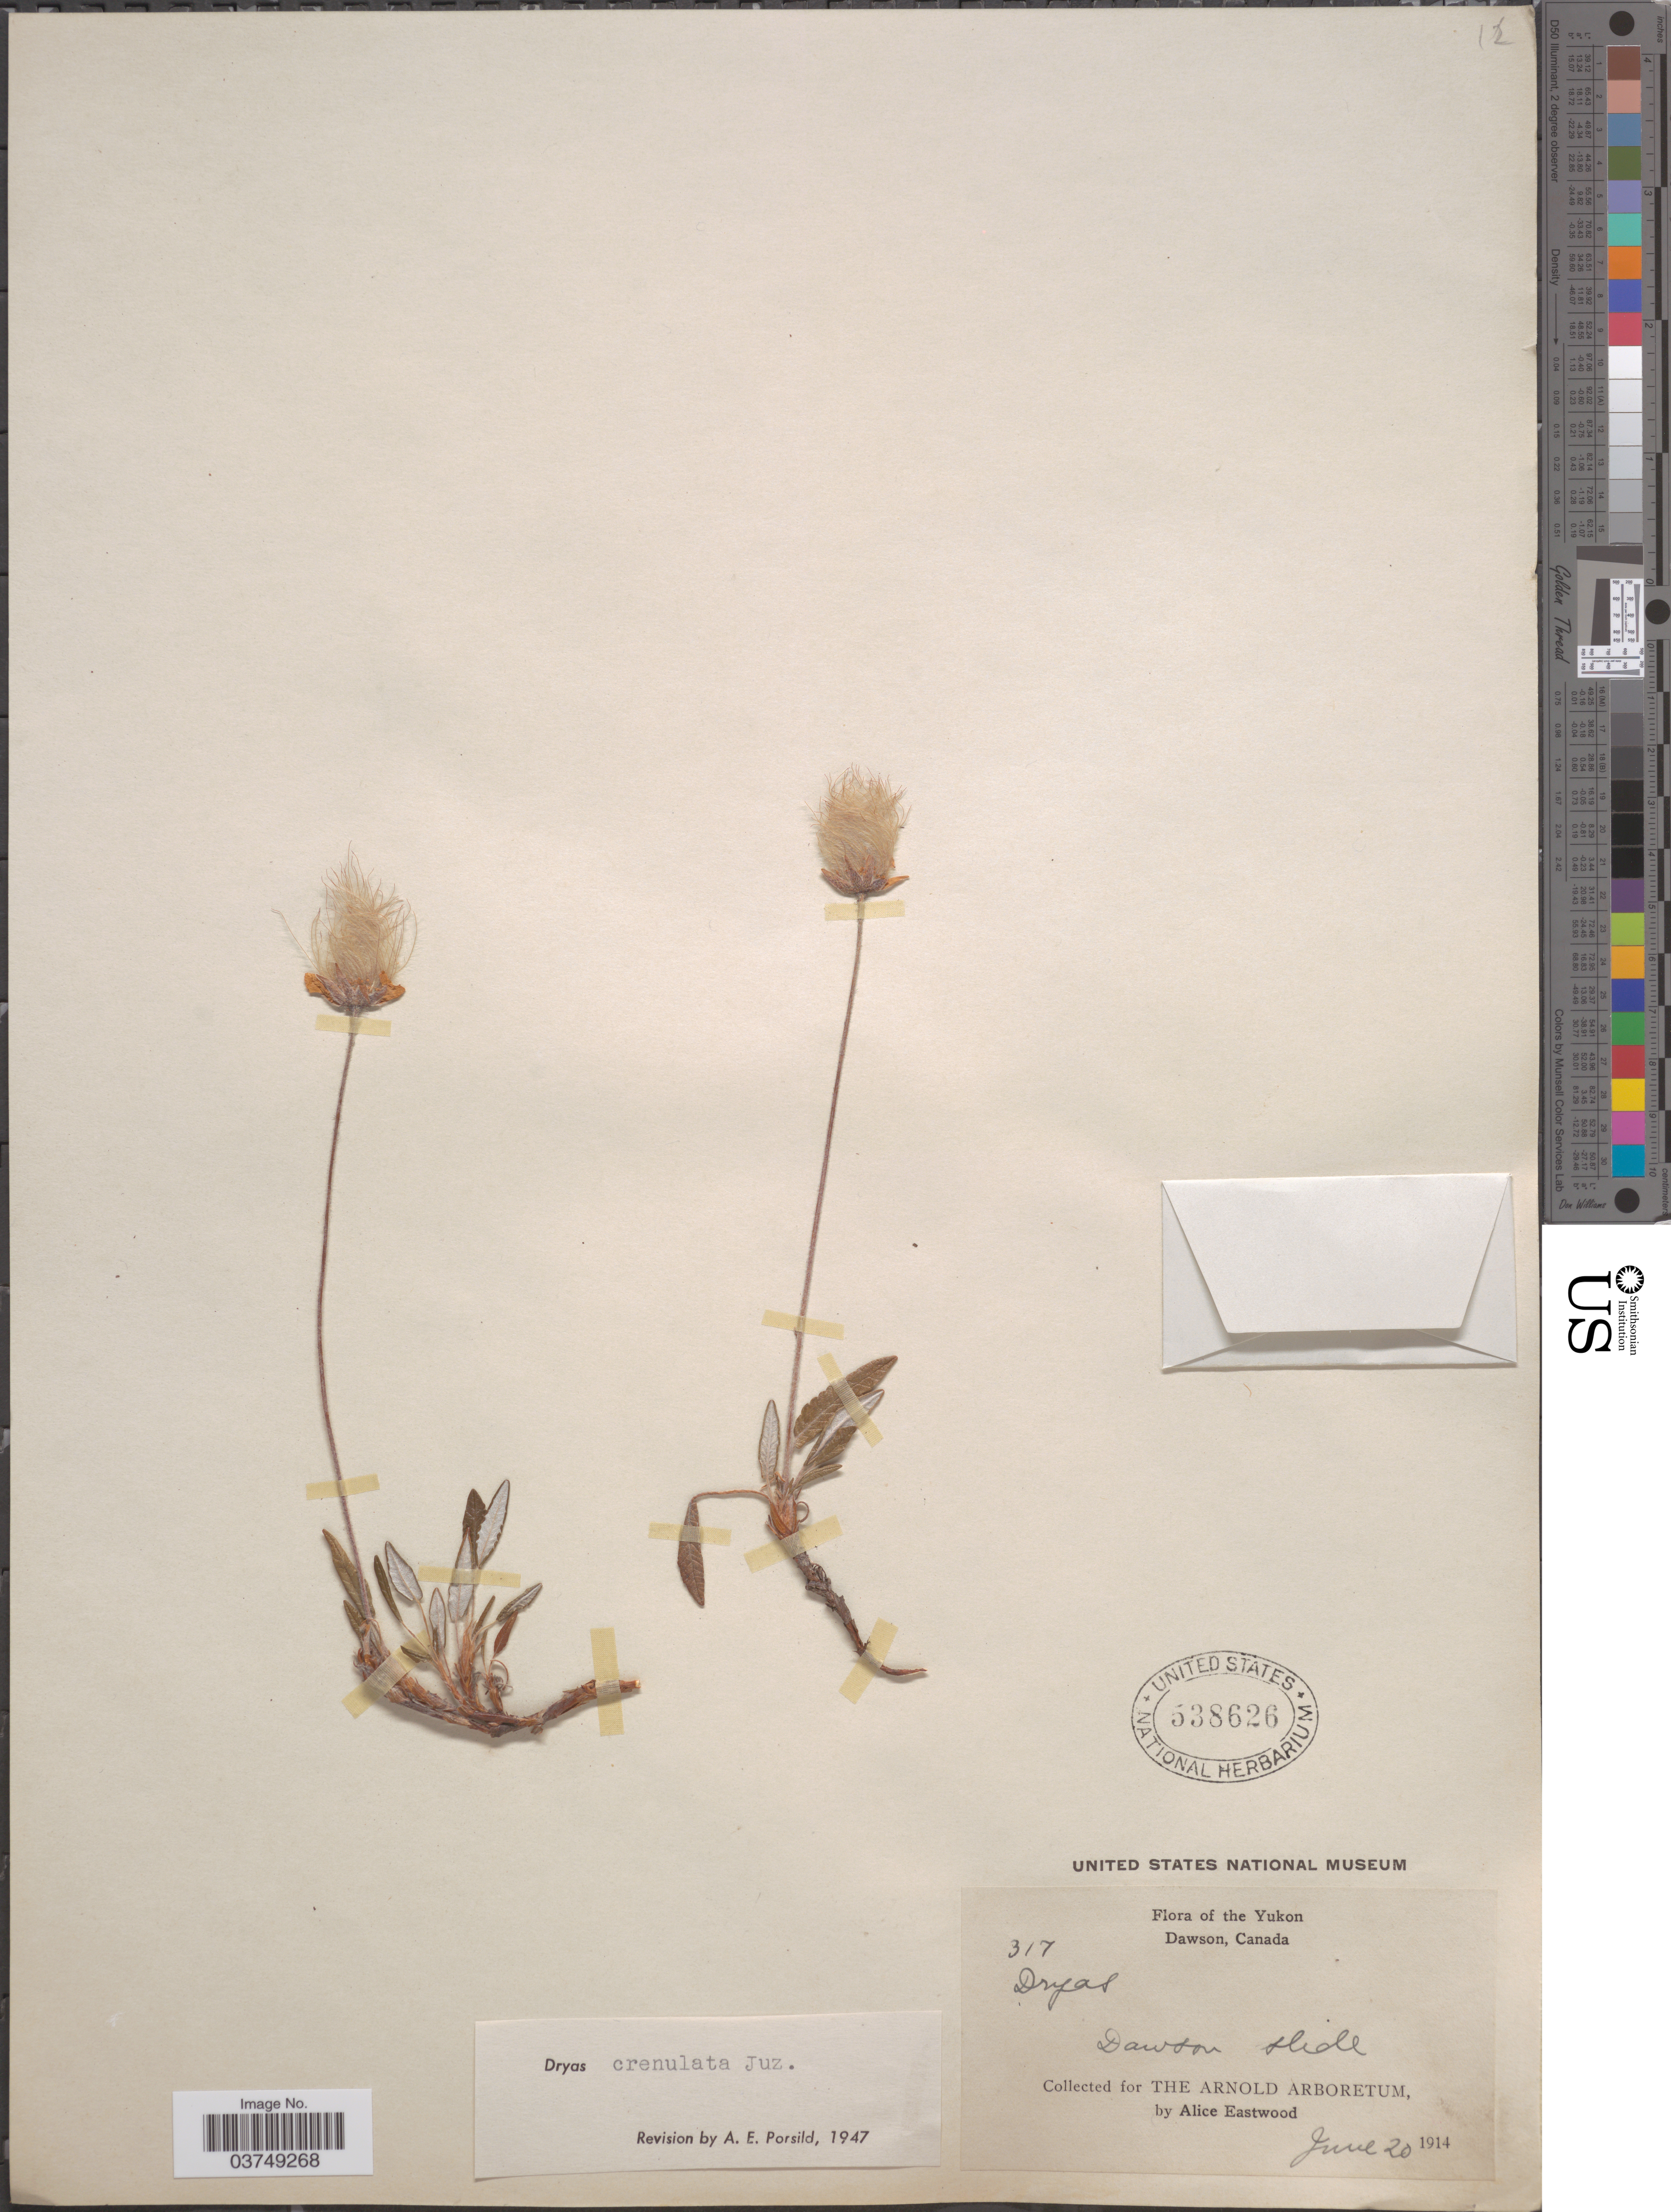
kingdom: Plantae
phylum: Tracheophyta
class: Magnoliopsida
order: Rosales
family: Rosaceae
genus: Dryas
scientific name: Dryas crenulata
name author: Juz.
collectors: A. Eastwood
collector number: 317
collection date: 1914-06-20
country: Canada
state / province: Yukon Territory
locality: Dawson. Dawson slide.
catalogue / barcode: US 538626